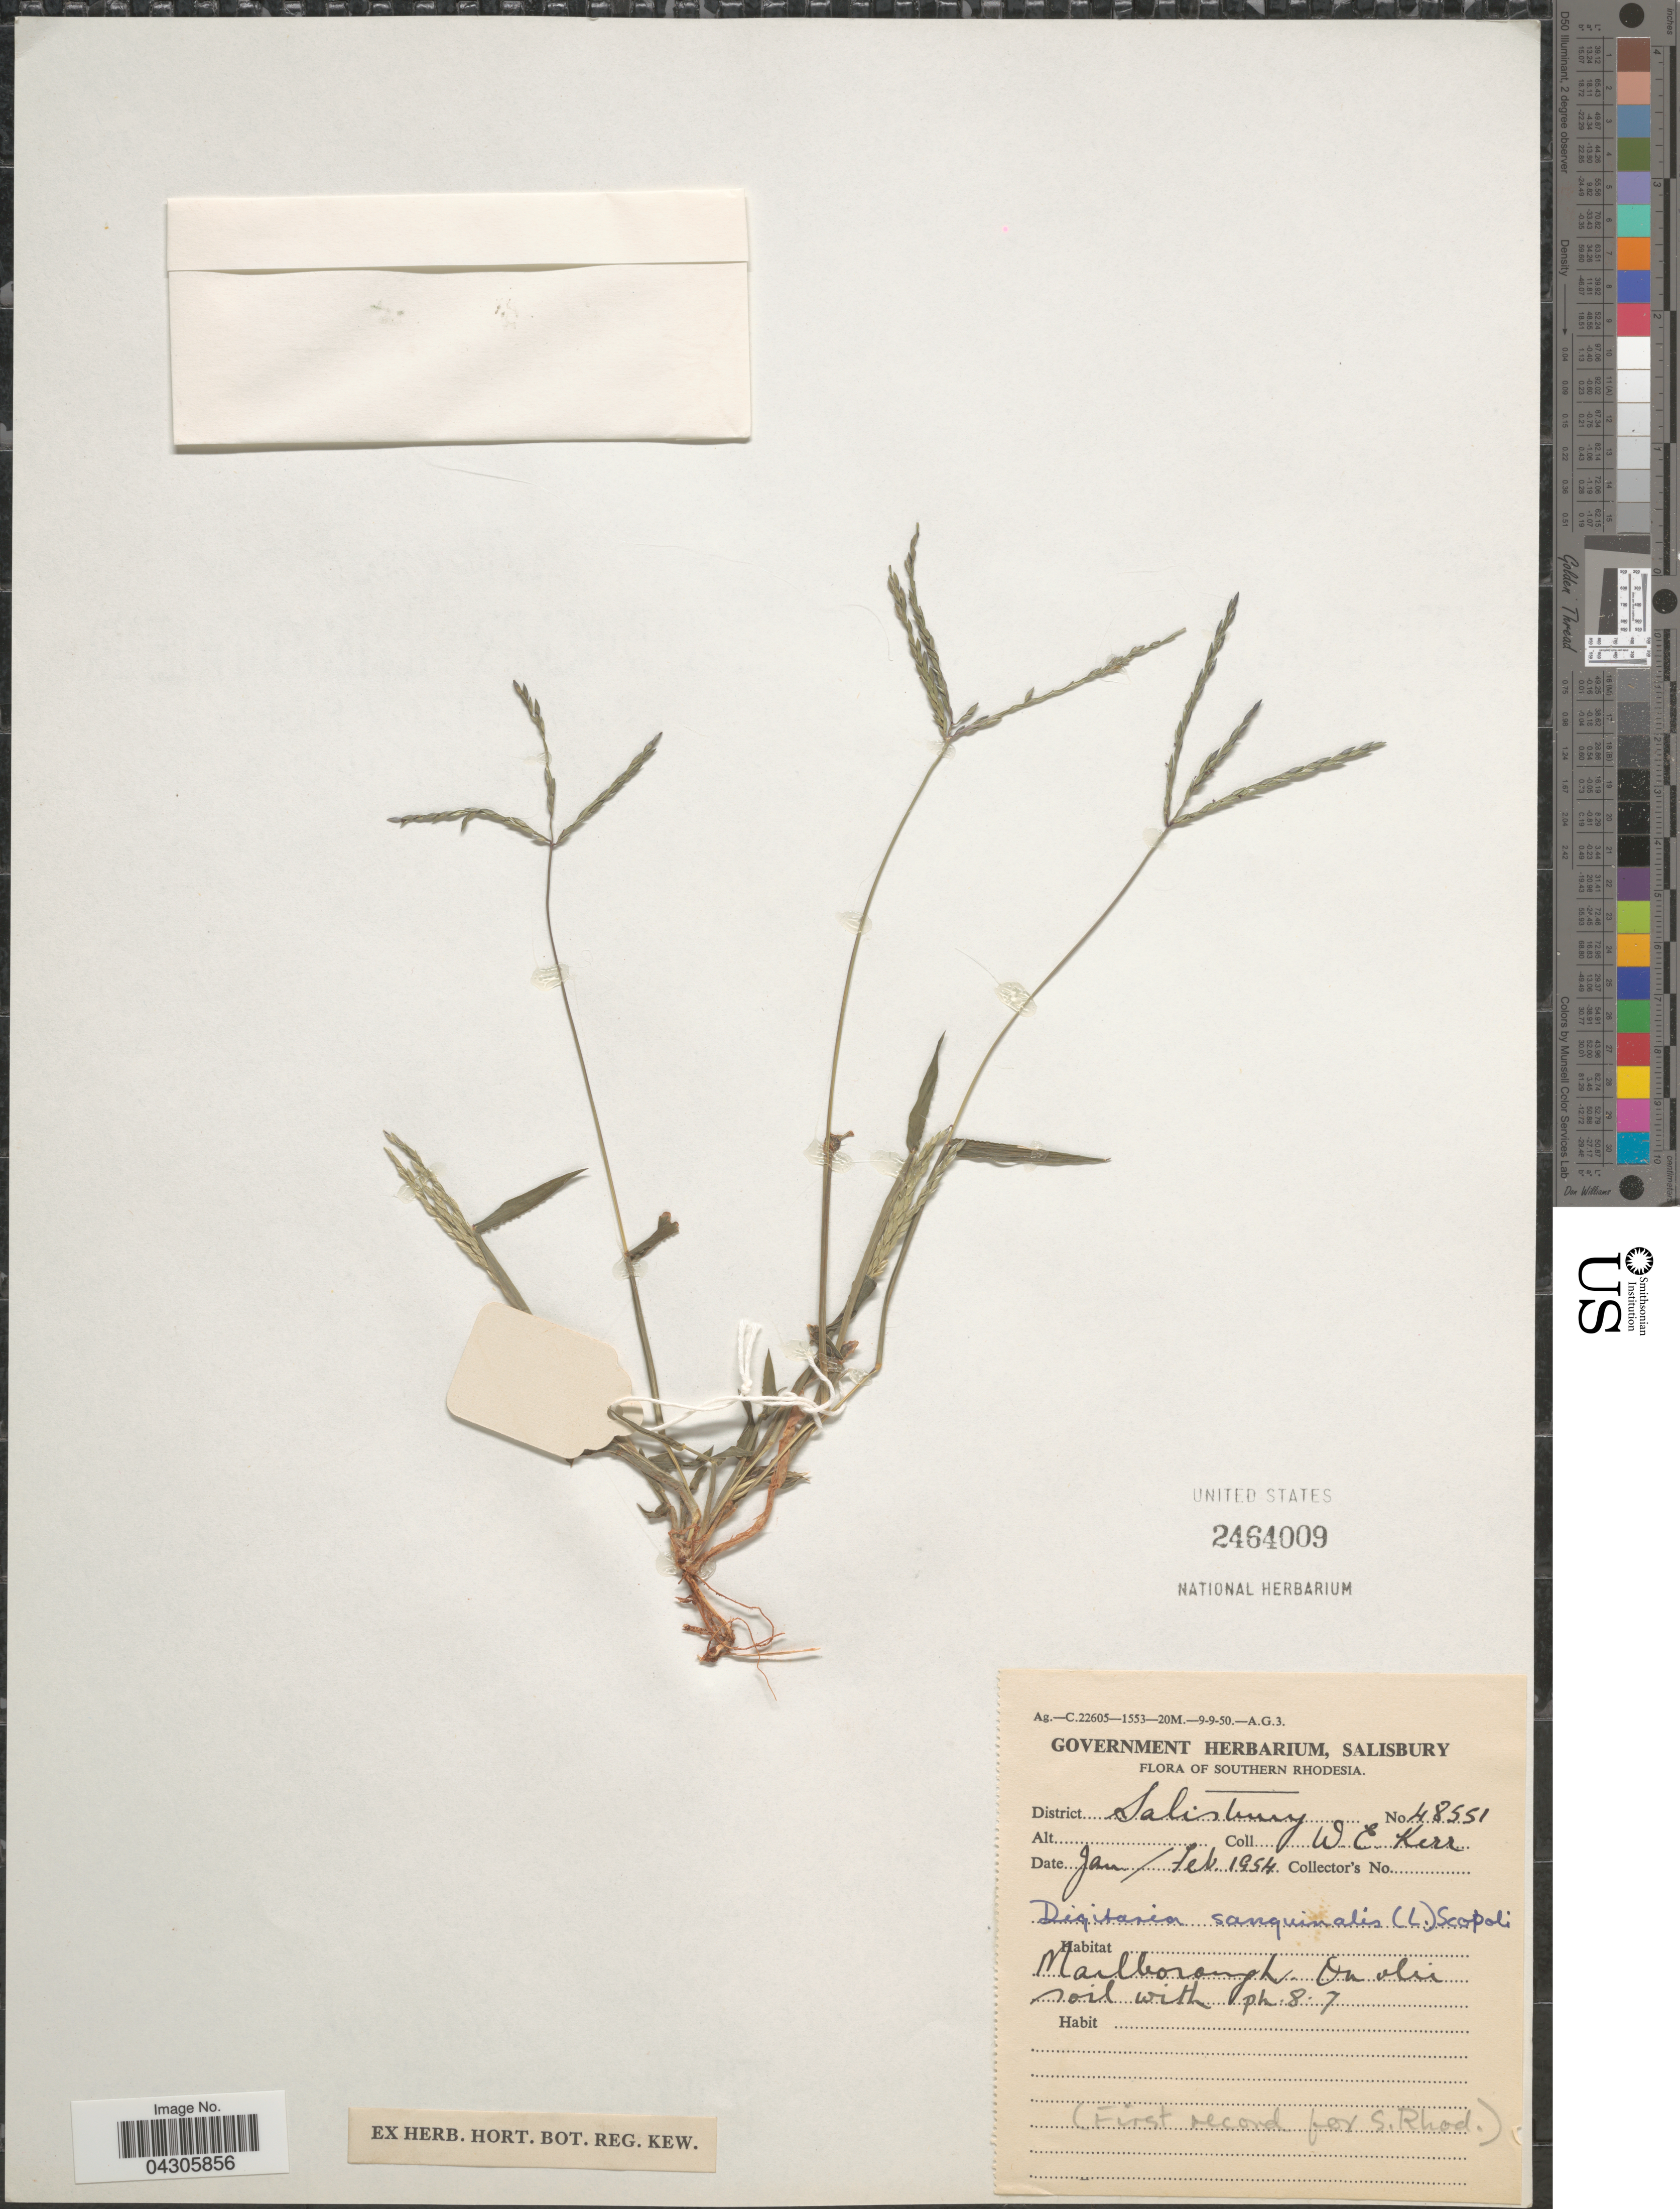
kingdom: Plantae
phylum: Tracheophyta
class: Liliopsida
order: Poales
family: Poaceae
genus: Digitaria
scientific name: Digitaria sanguinalis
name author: (L.) Scop.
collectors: W. E. Kerr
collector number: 48551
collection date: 1954-01/1954-02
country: Zimbabwe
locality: Southern Rhodesia. District Salibury. Marlborough.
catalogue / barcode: US 2464009